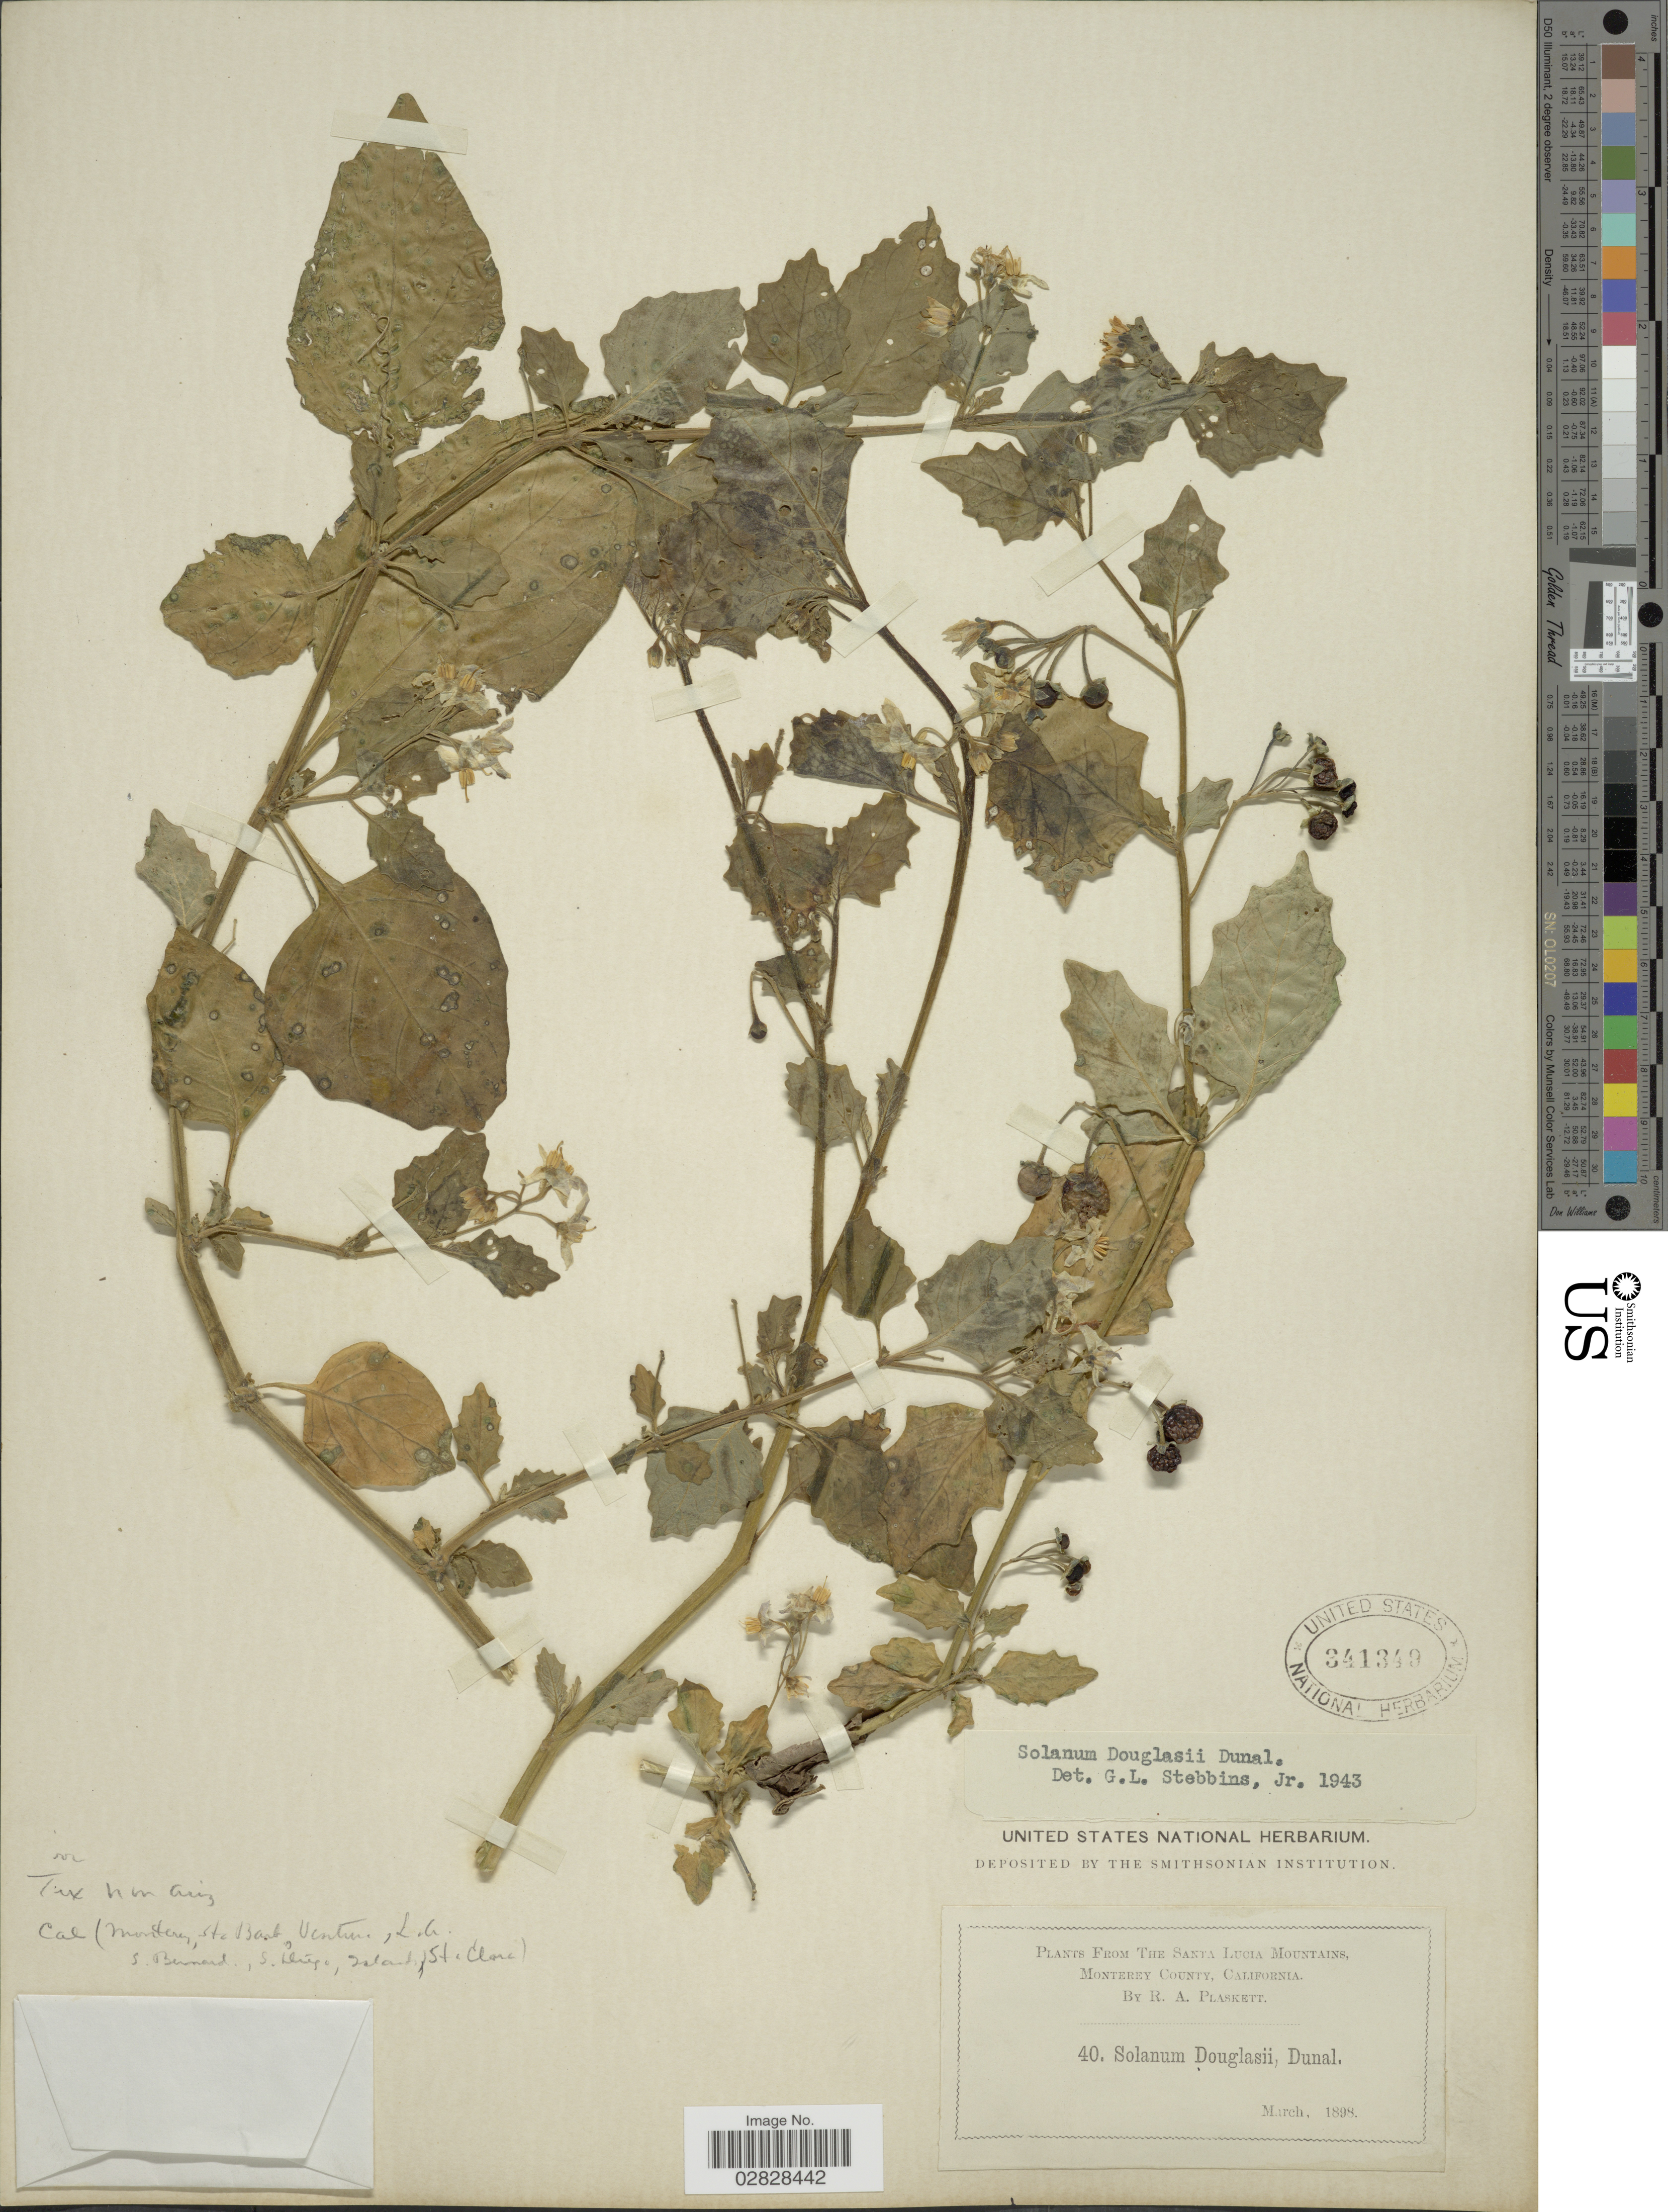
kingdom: Plantae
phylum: Tracheophyta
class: Magnoliopsida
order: Solanales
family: Solanaceae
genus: Solanum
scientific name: Solanum douglasii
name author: Dunal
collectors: R. Plaskett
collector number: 40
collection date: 1898-03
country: United States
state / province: California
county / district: Monterey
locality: The Santa Lucia Mountains, Monterey County.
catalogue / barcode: US 341349